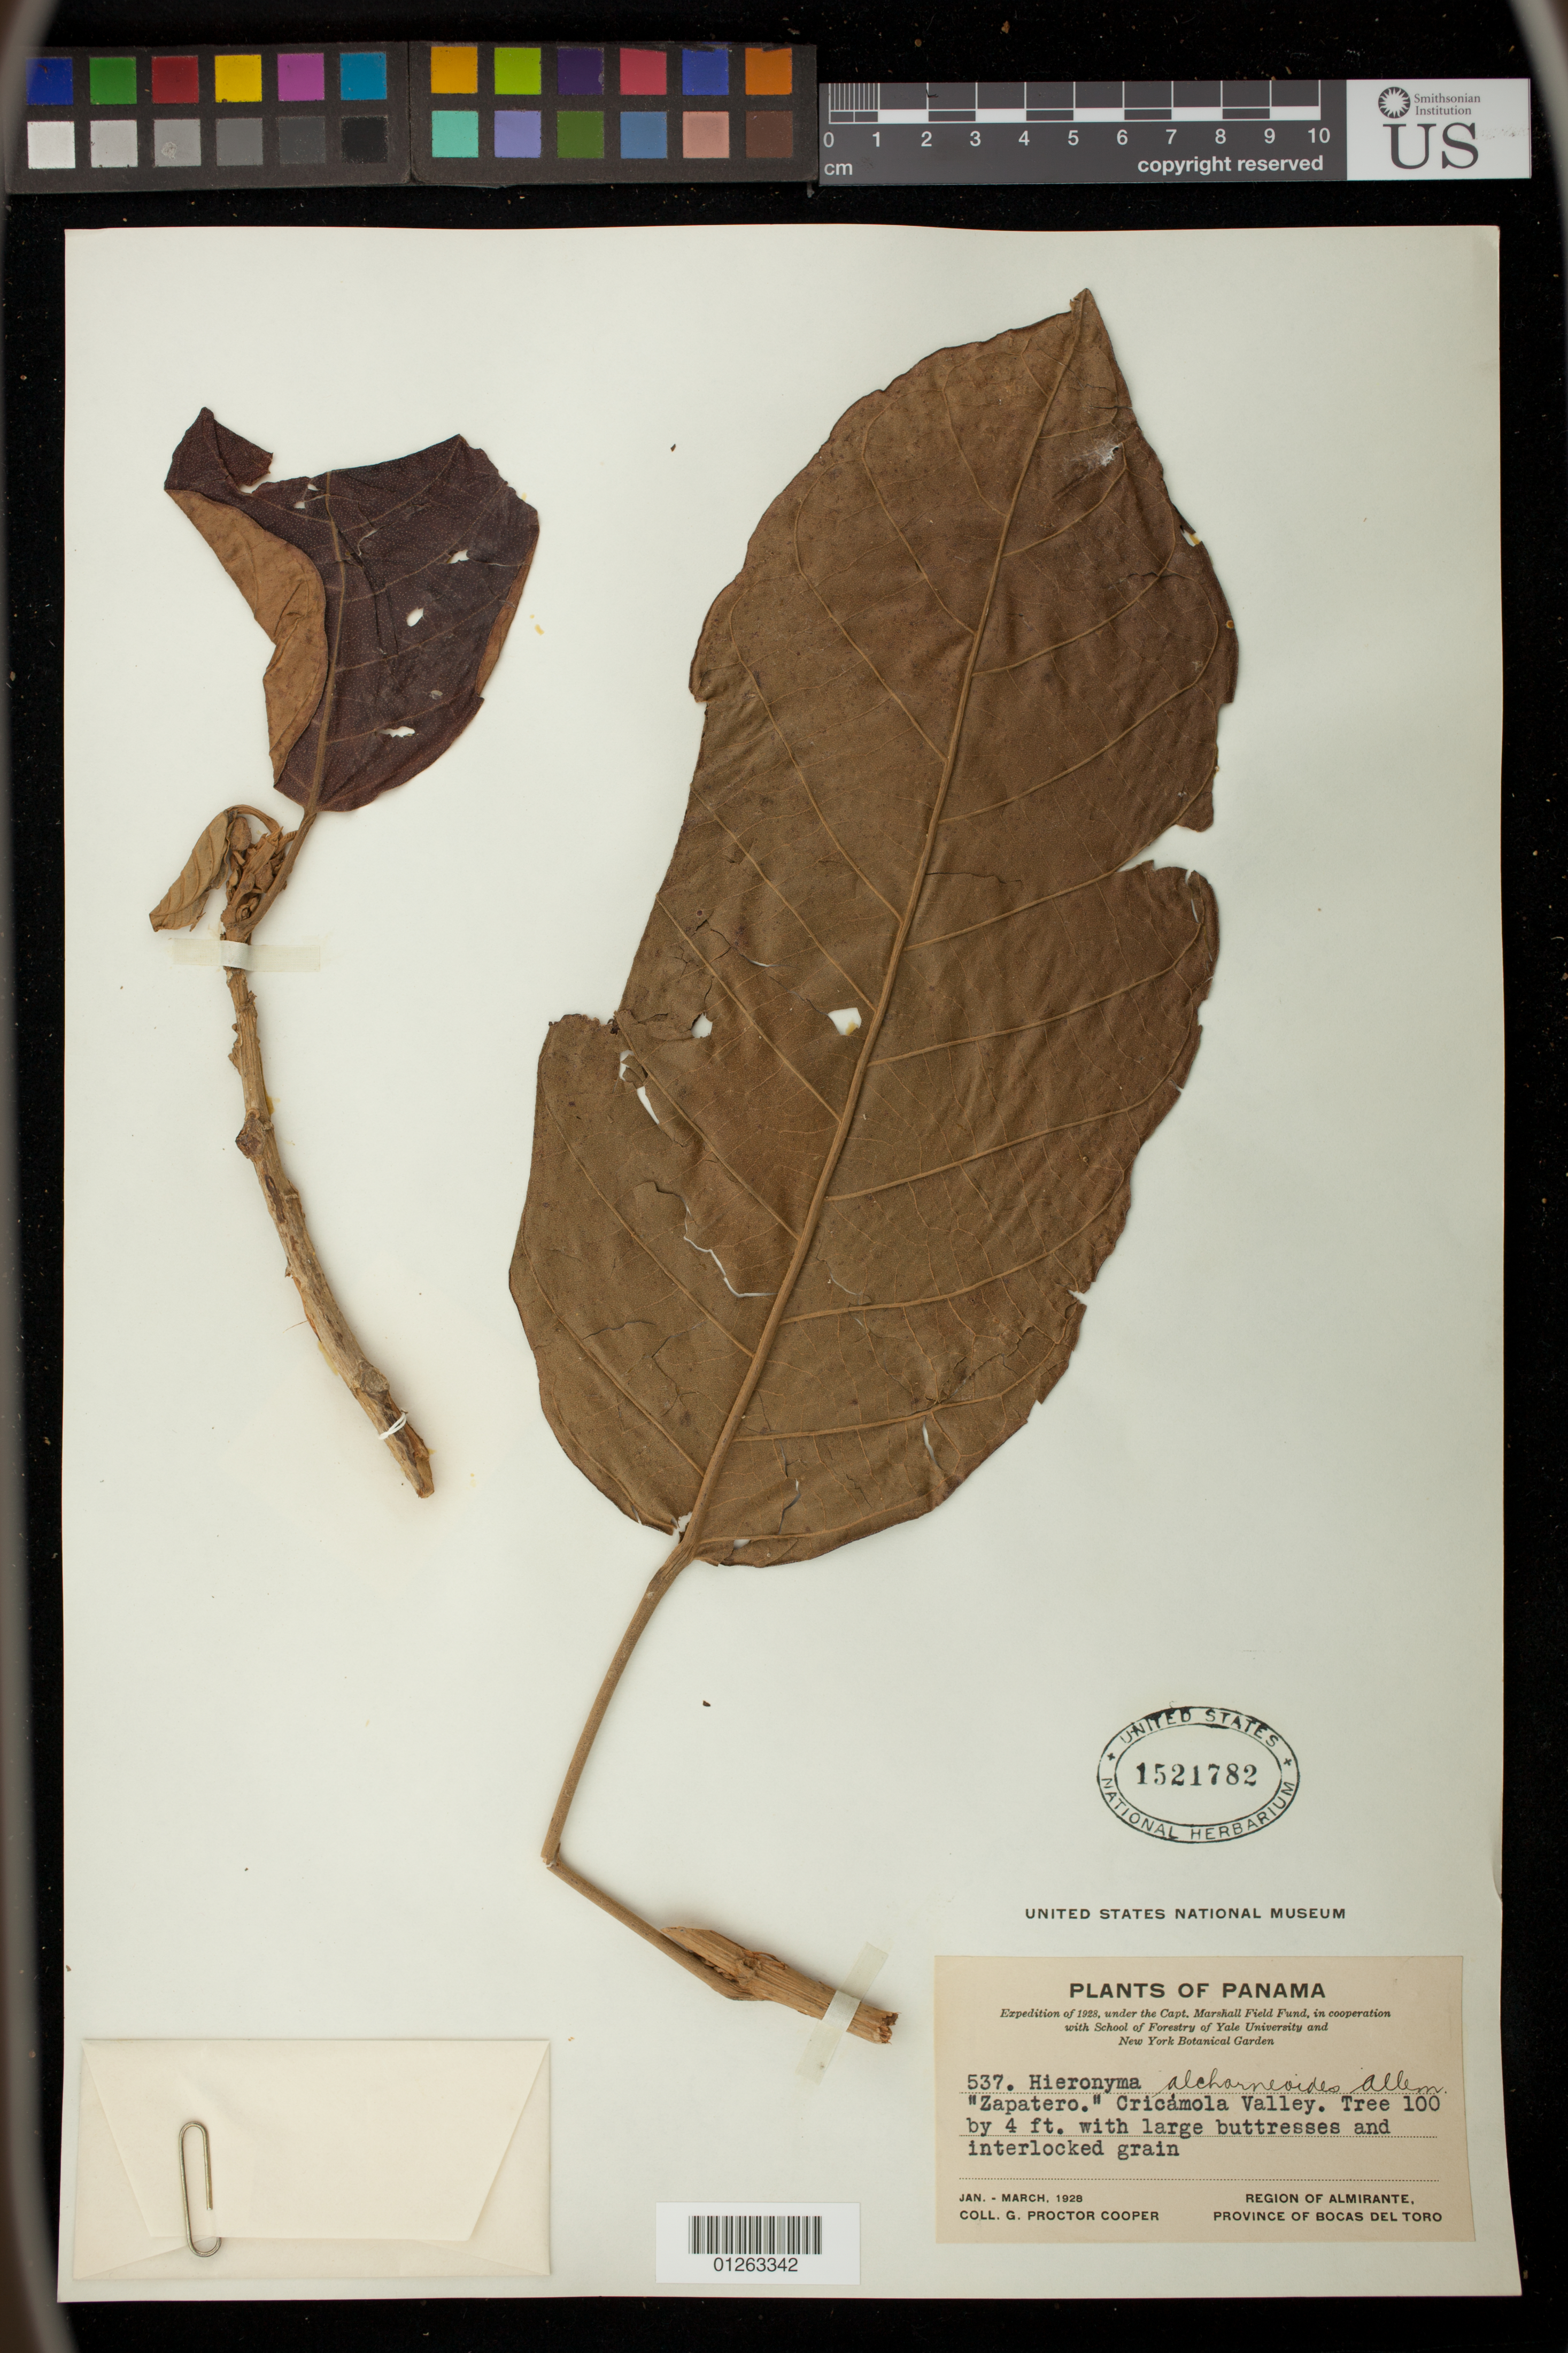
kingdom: Plantae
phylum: Tracheophyta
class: Magnoliopsida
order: Malpighiales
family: Phyllanthaceae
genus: Hieronyma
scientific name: Hieronyma alchorneoides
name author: Allemão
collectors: G. Cooper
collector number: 537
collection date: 1928-01-01/1928-03-31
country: Panama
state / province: Bocas del Toro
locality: Cricamola Valley Almirante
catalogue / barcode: US 1521782